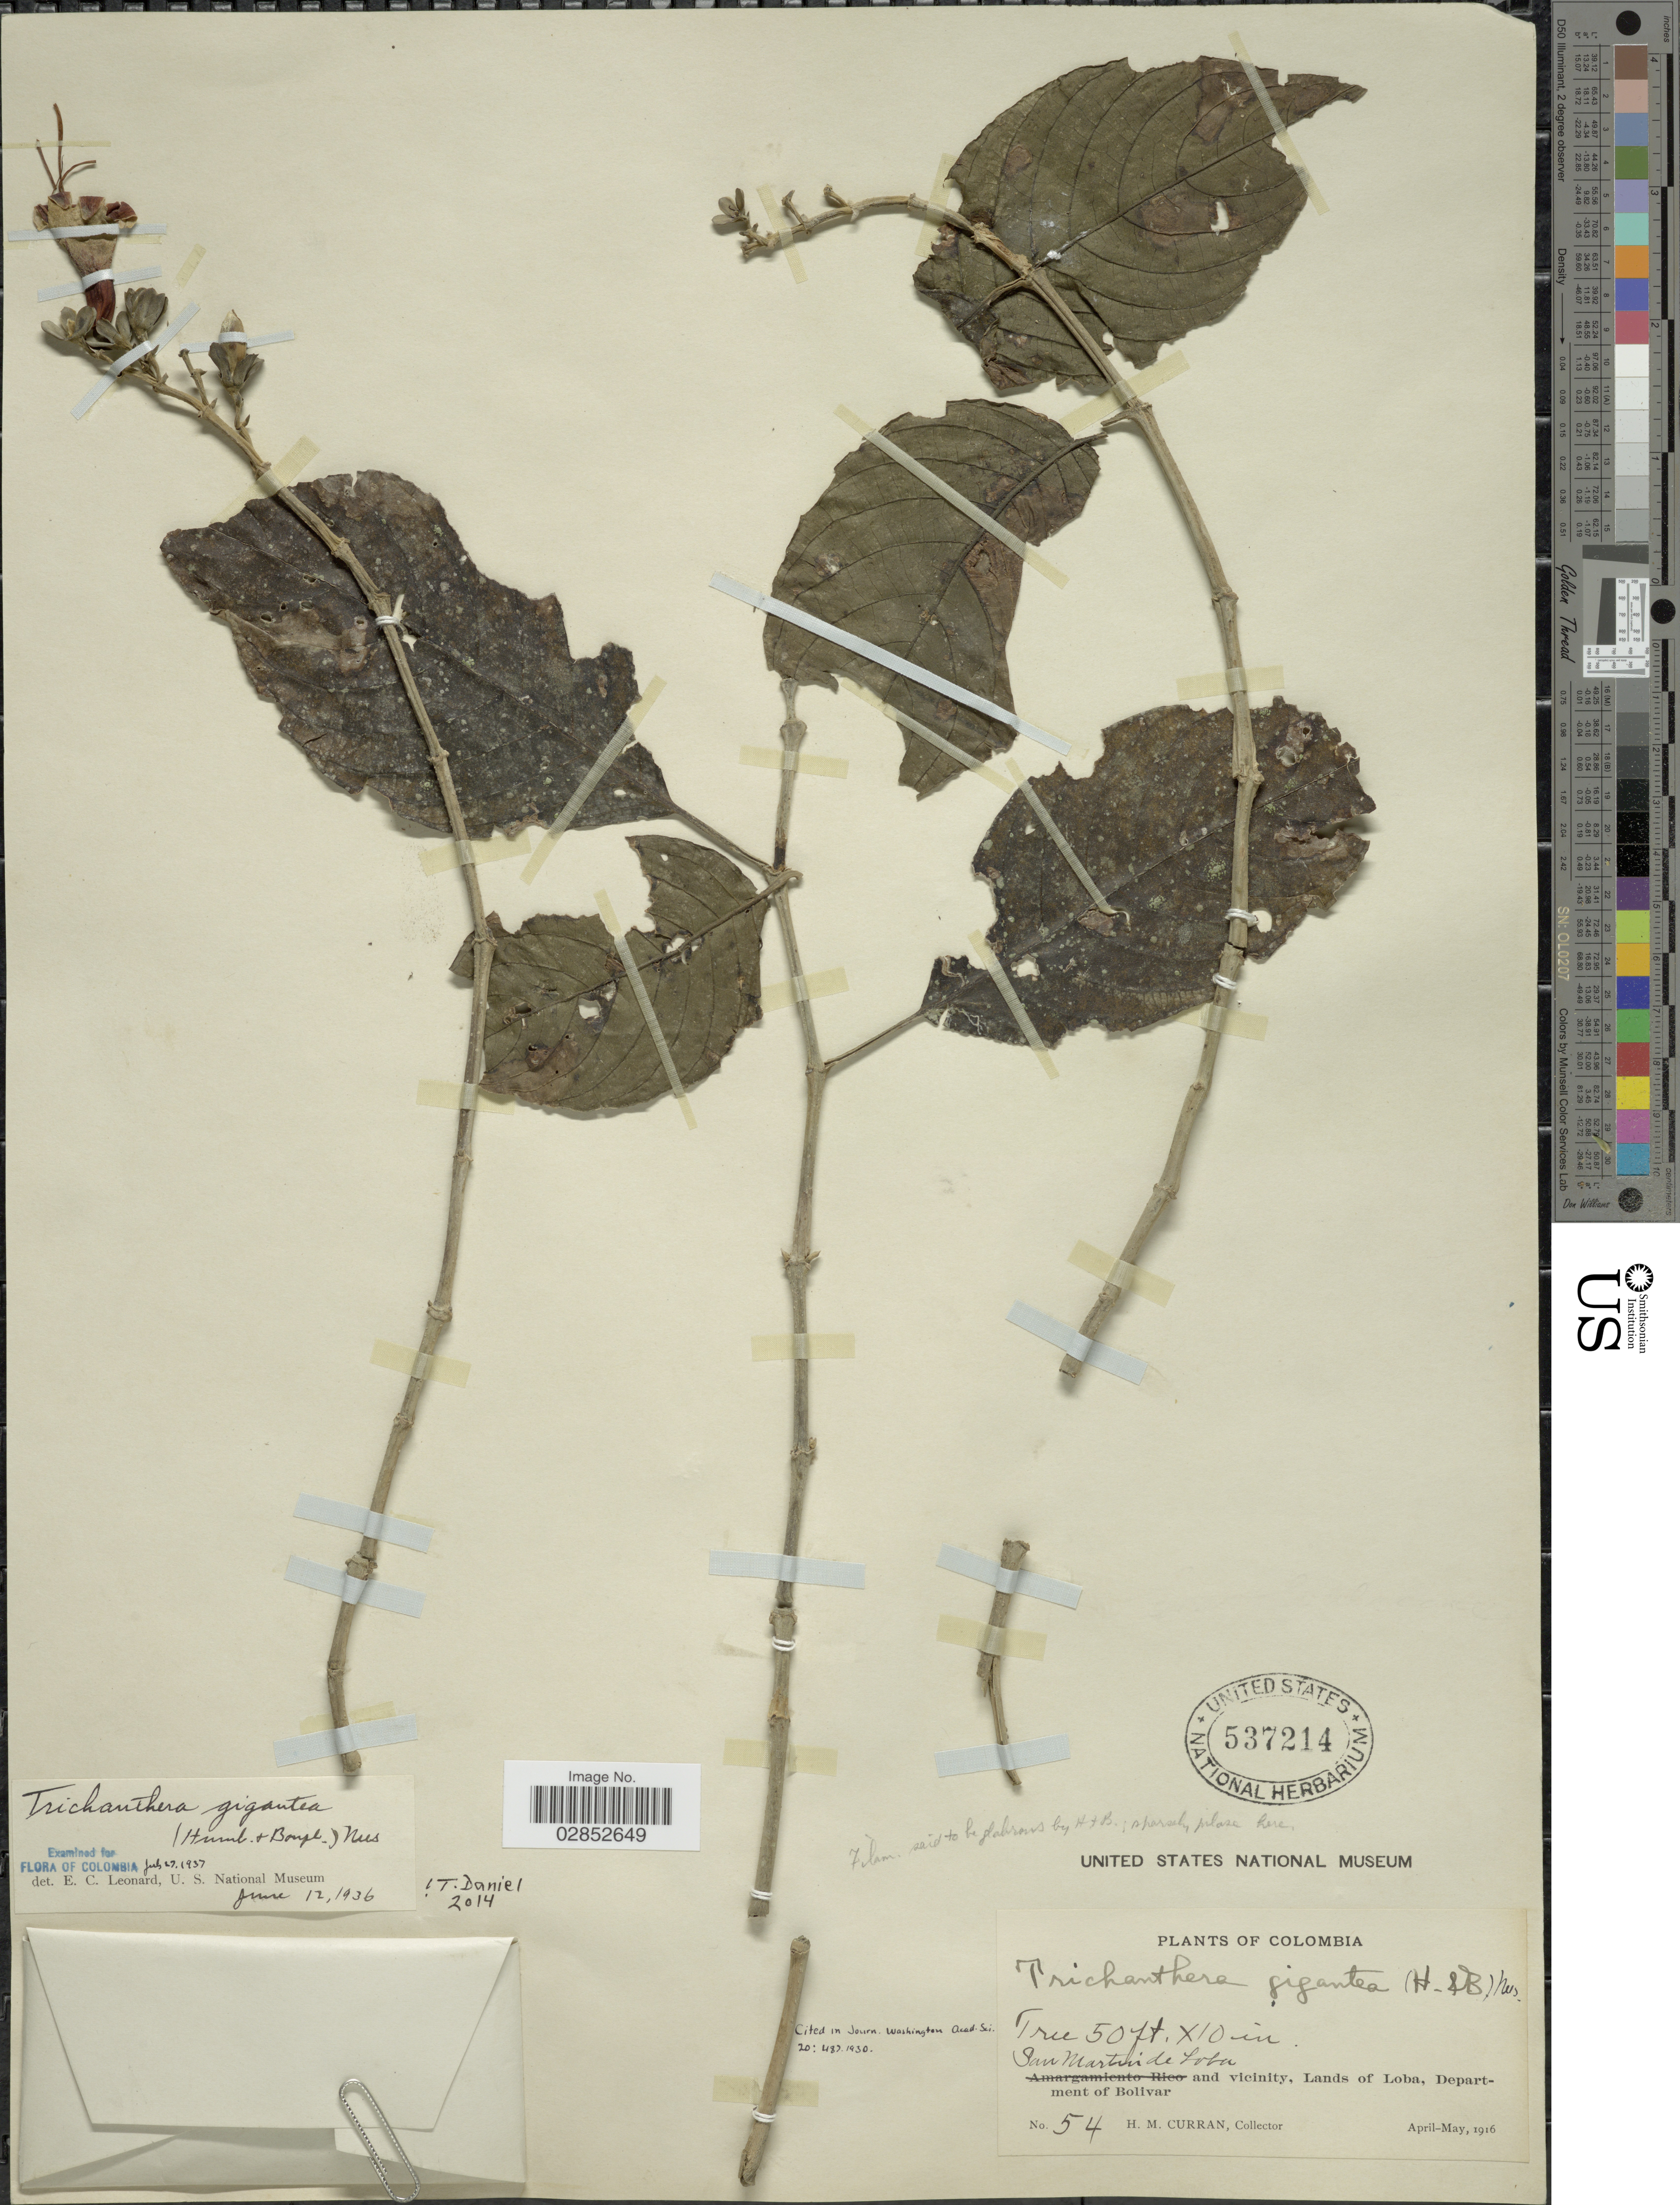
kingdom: Plantae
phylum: Tracheophyta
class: Magnoliopsida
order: Lamiales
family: Acanthaceae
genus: Trichanthera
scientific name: Trichanthera gigantea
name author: (Bonpl.) Nees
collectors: H. M. Curran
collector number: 54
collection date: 1916-04/1916-05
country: Colombia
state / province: Bolívar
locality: San Martin de Loba, and vicinity, Lands of Loba, Department of Bolivar.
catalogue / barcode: US 537214